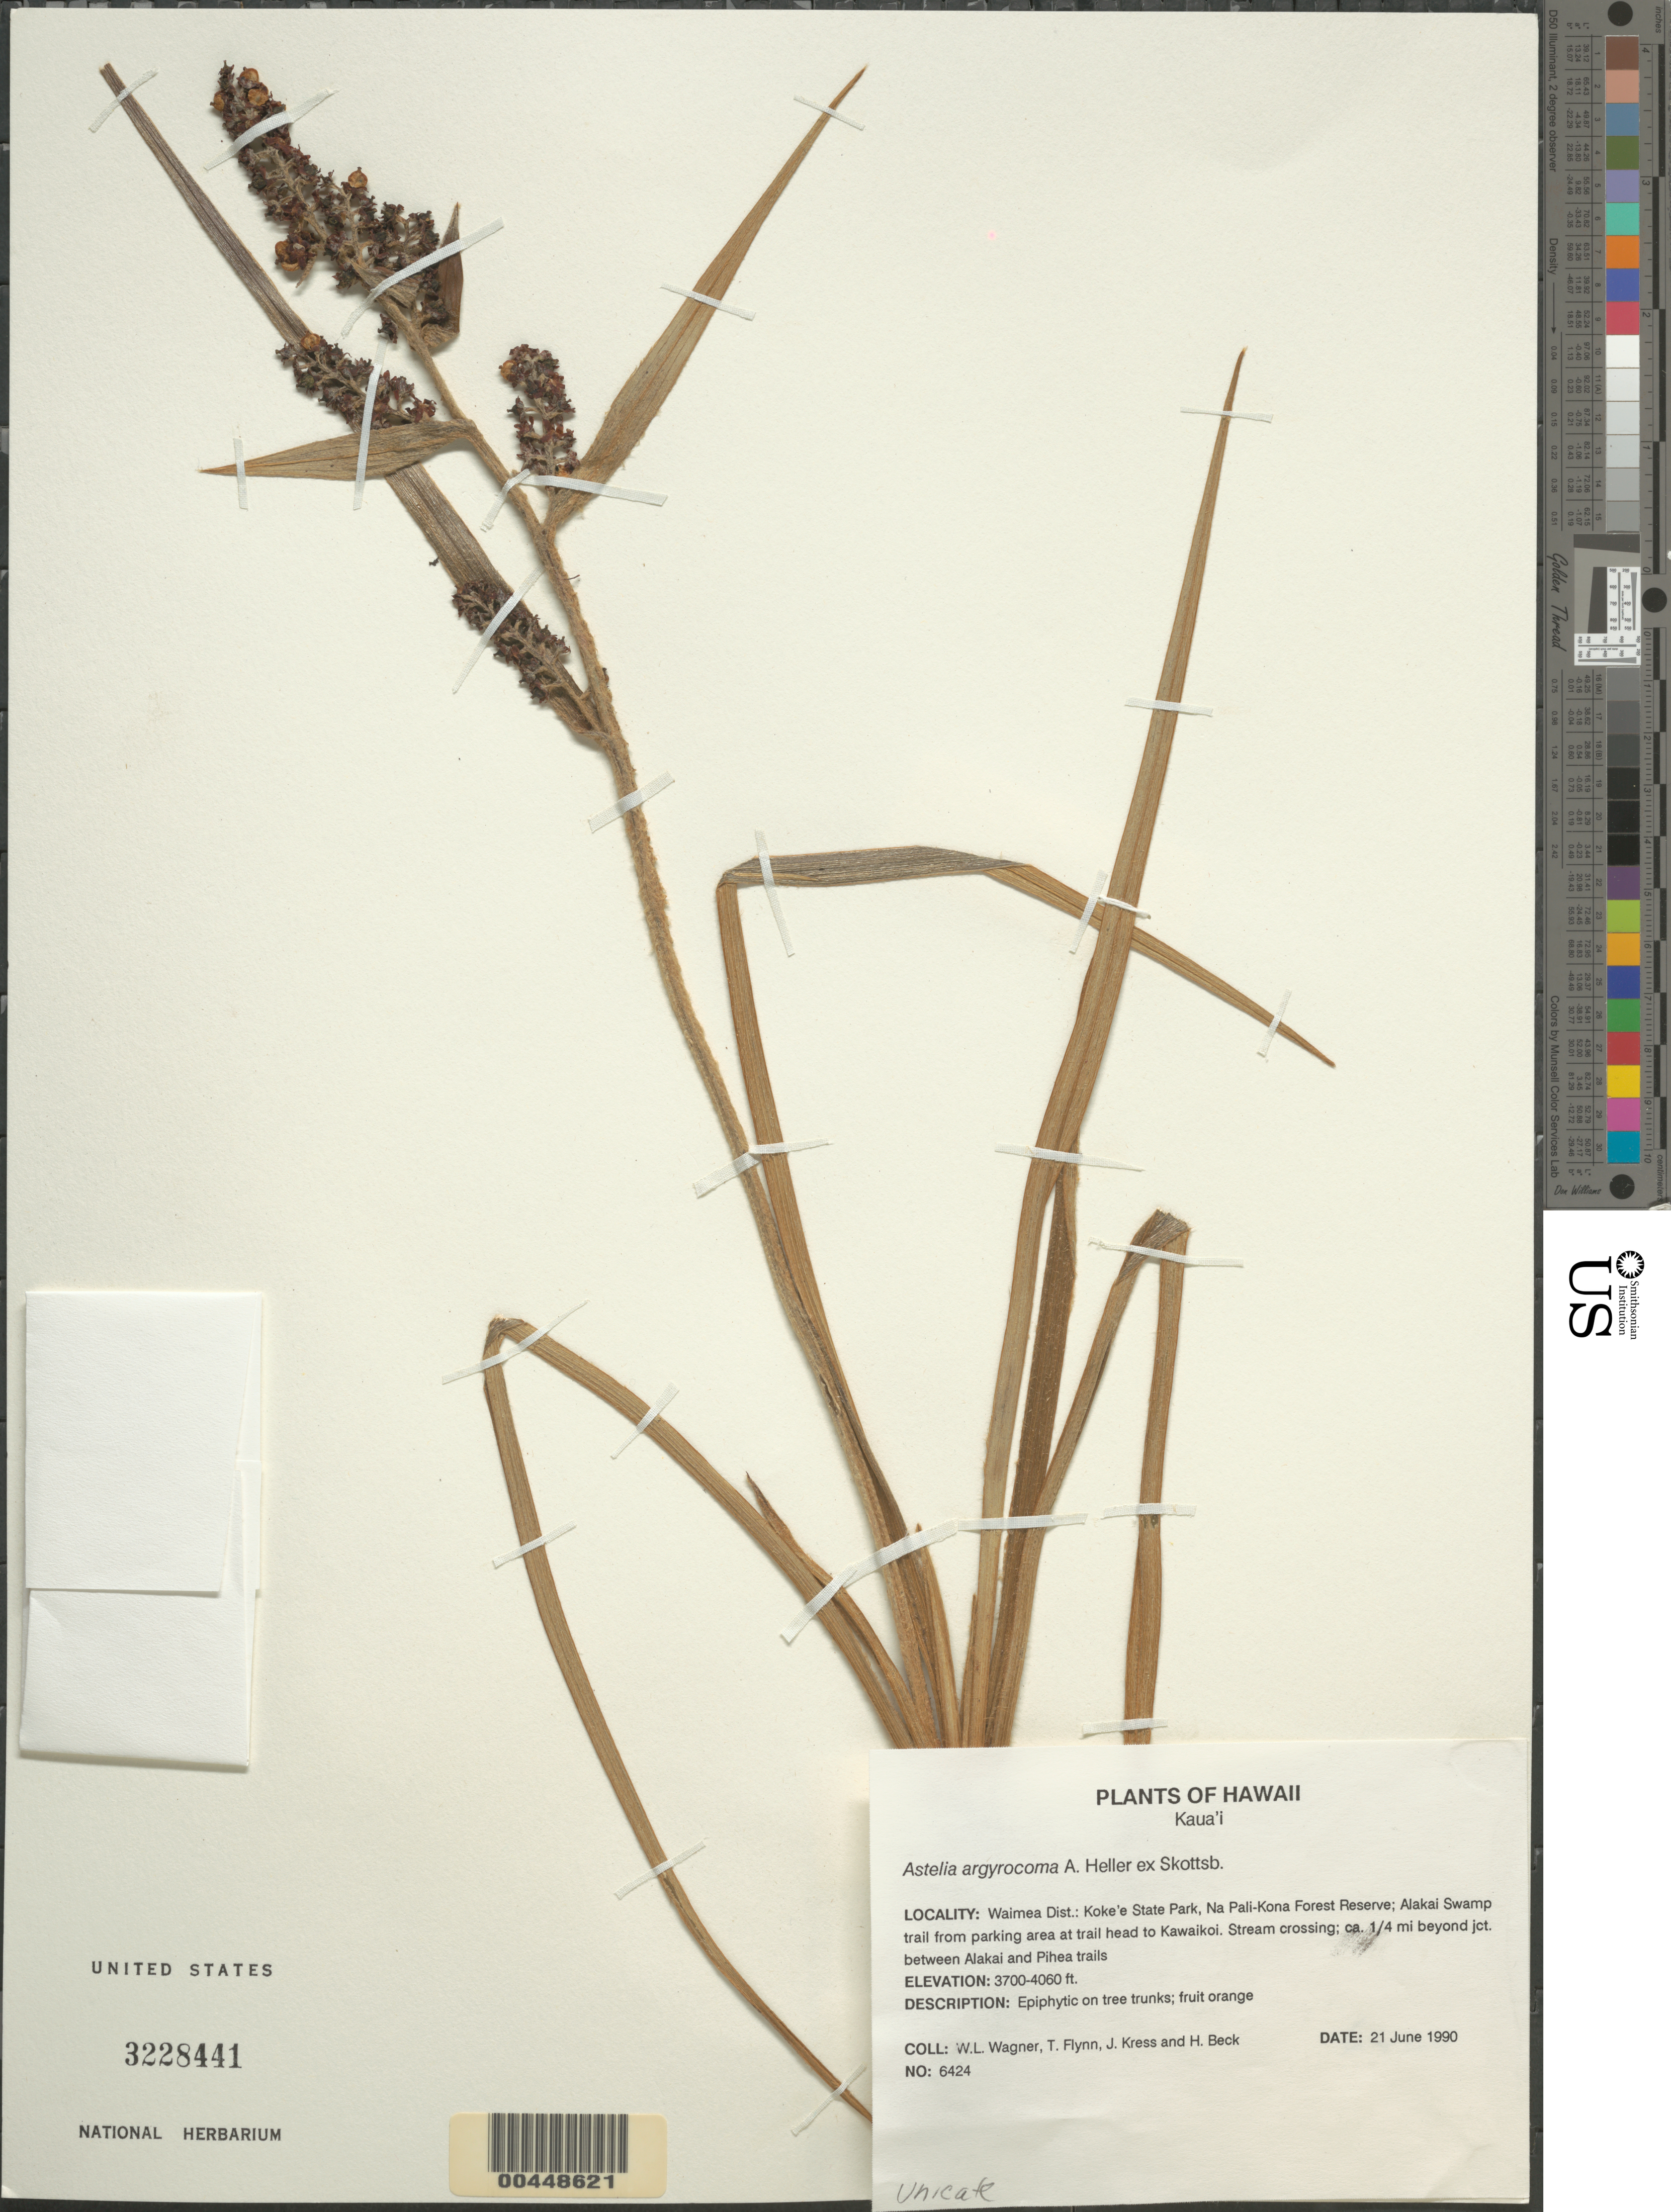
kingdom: Plantae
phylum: Tracheophyta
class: Liliopsida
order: Asparagales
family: Asteliaceae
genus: Astelia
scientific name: Astelia argyrocoma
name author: A. Heller ex Skottsb.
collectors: W. L. Wagner, W. J. Kress, H. Beck & T. W. Flynn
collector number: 6424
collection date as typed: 21 Jun 1990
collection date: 1990-06-21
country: United States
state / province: Hawaii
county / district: Kauai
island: Kaua'i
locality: Waimea Dist., Kokee State Park, Na Pali Kona For Res, Alakai Swamp, trail from parking area at trail head to Kawaikoi.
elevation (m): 1128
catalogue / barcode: US 3228441